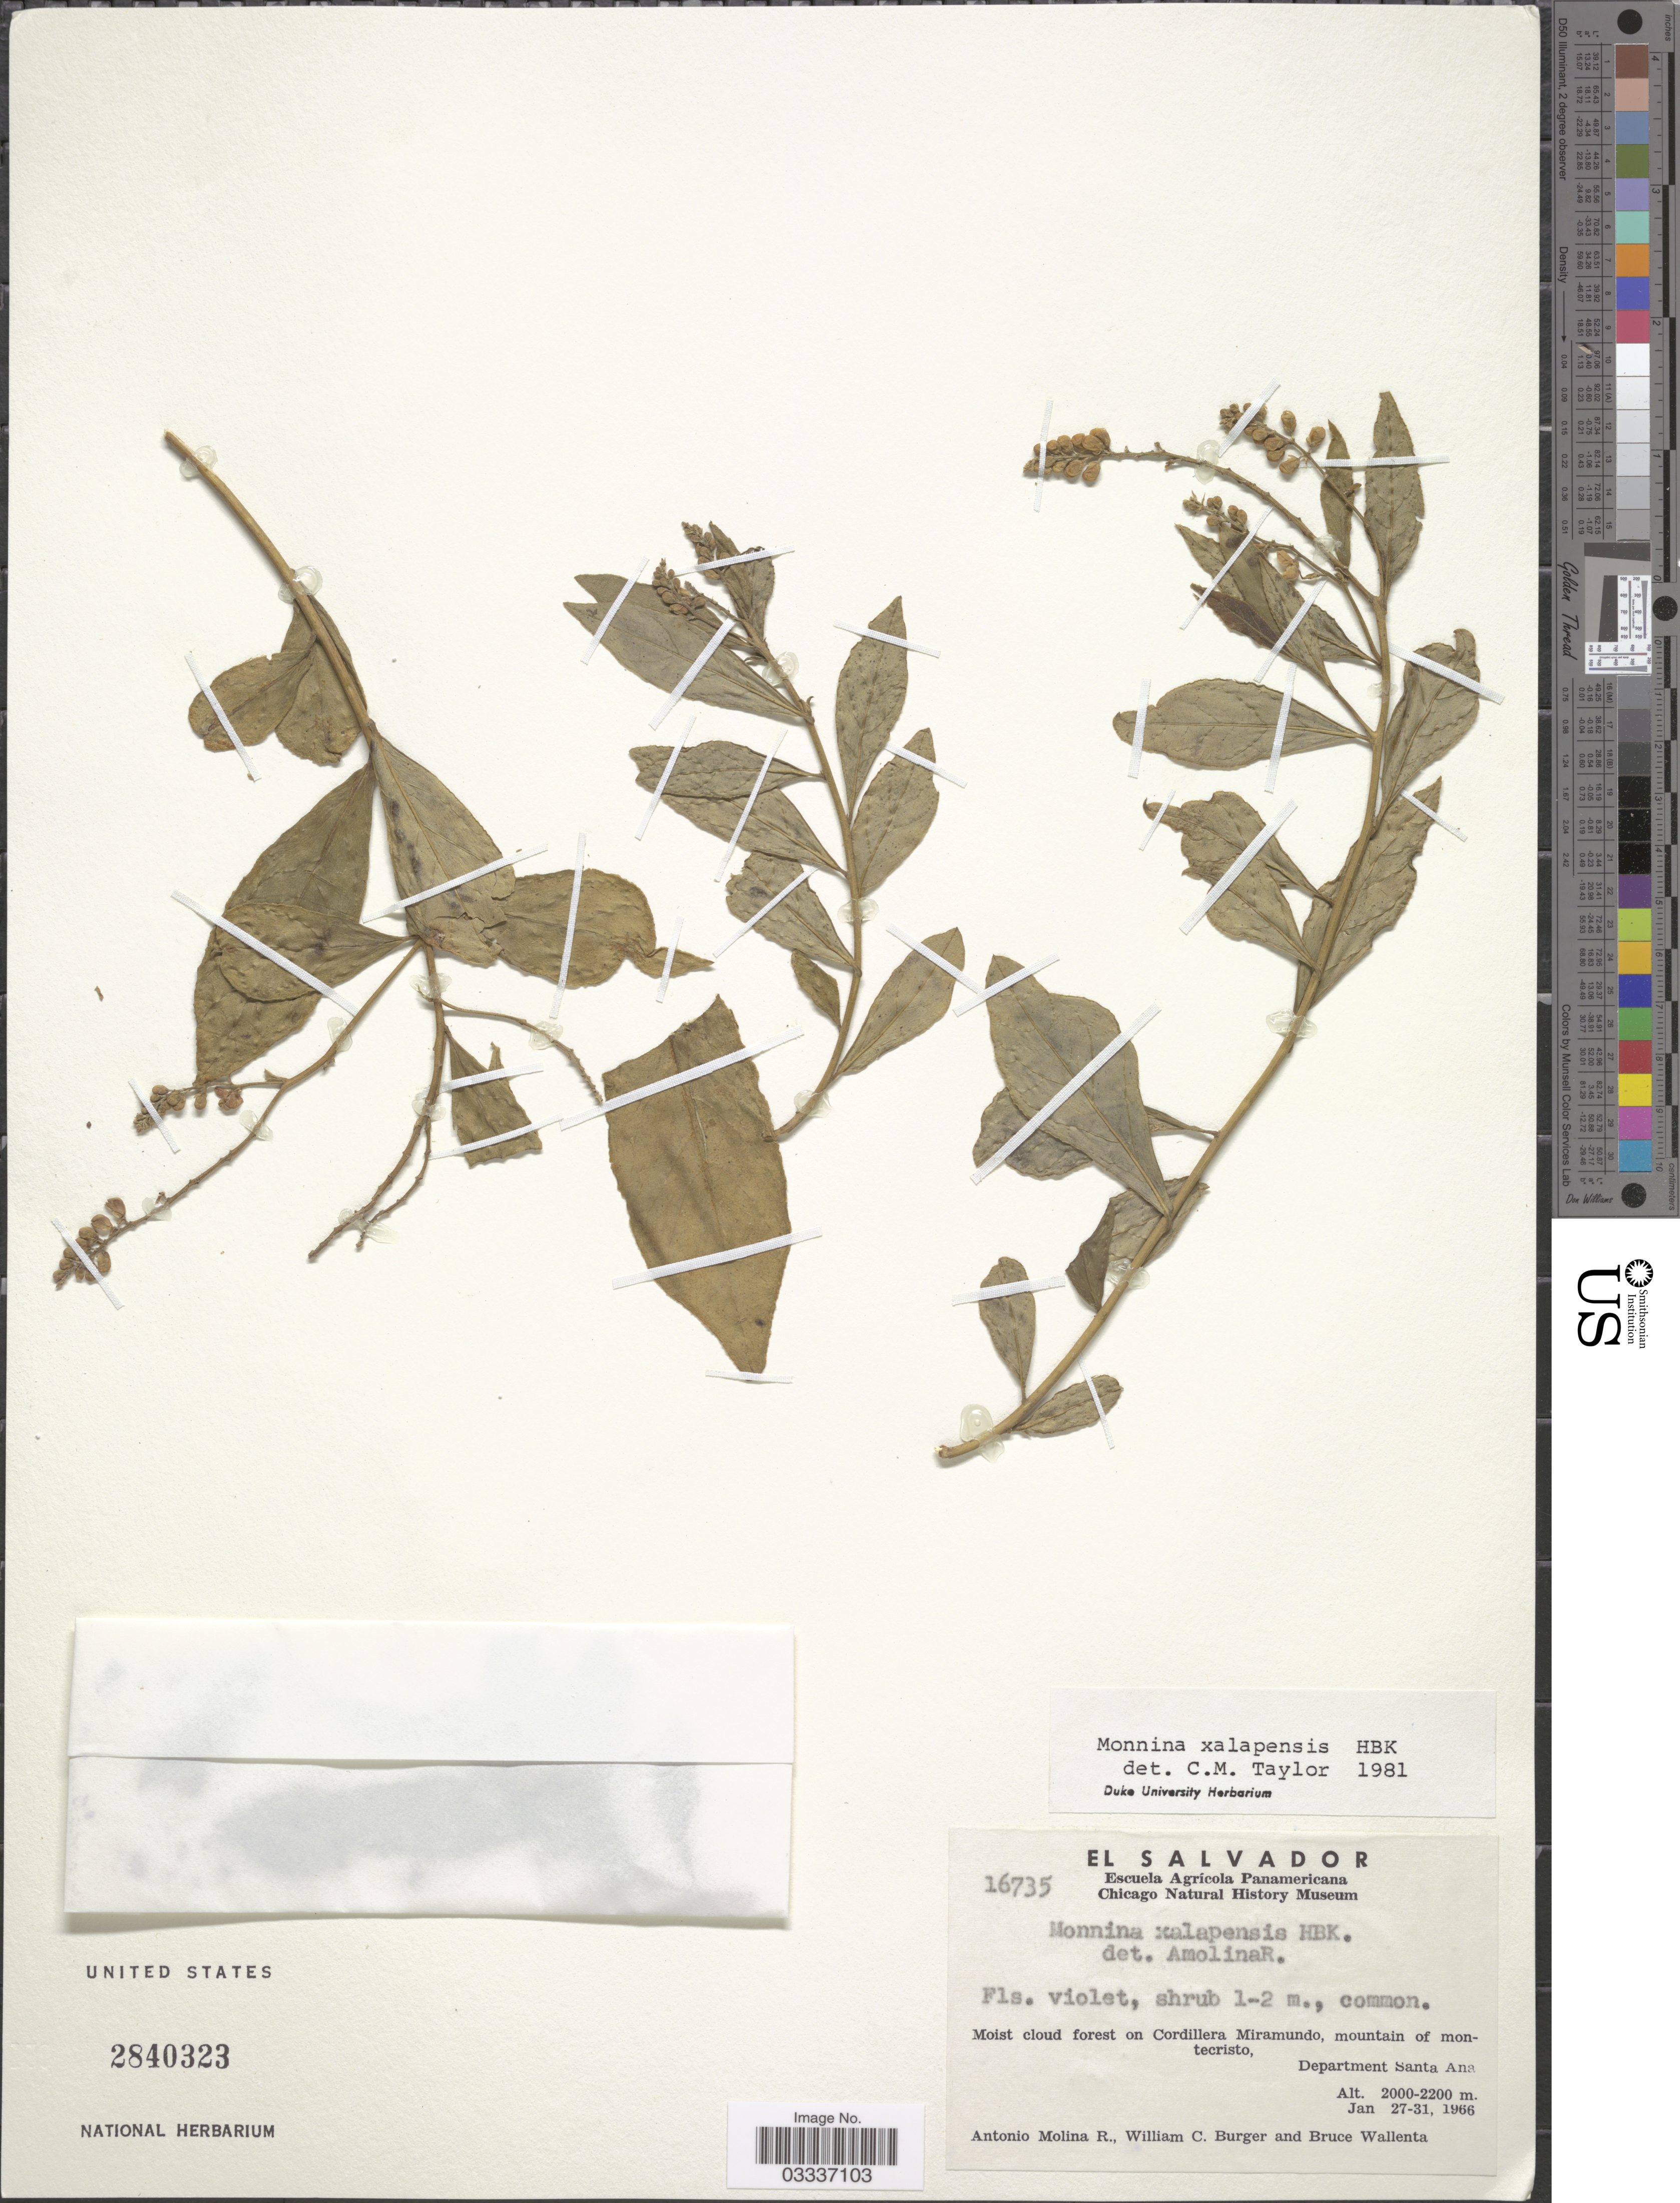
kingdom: Plantae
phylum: Tracheophyta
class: Magnoliopsida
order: Fabales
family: Polygalaceae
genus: Monnina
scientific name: Monnina xalapensis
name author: Kunth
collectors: A. Molina R., W. Burger & B. Wallenta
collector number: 16735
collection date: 1966-01-27/1966-01-31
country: El Salvador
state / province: Santa Ana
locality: Moist cloud forest on Cordillera Miramundo, mountain of montecristo, Department Santa Ana.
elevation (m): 2000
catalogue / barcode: US 2840323